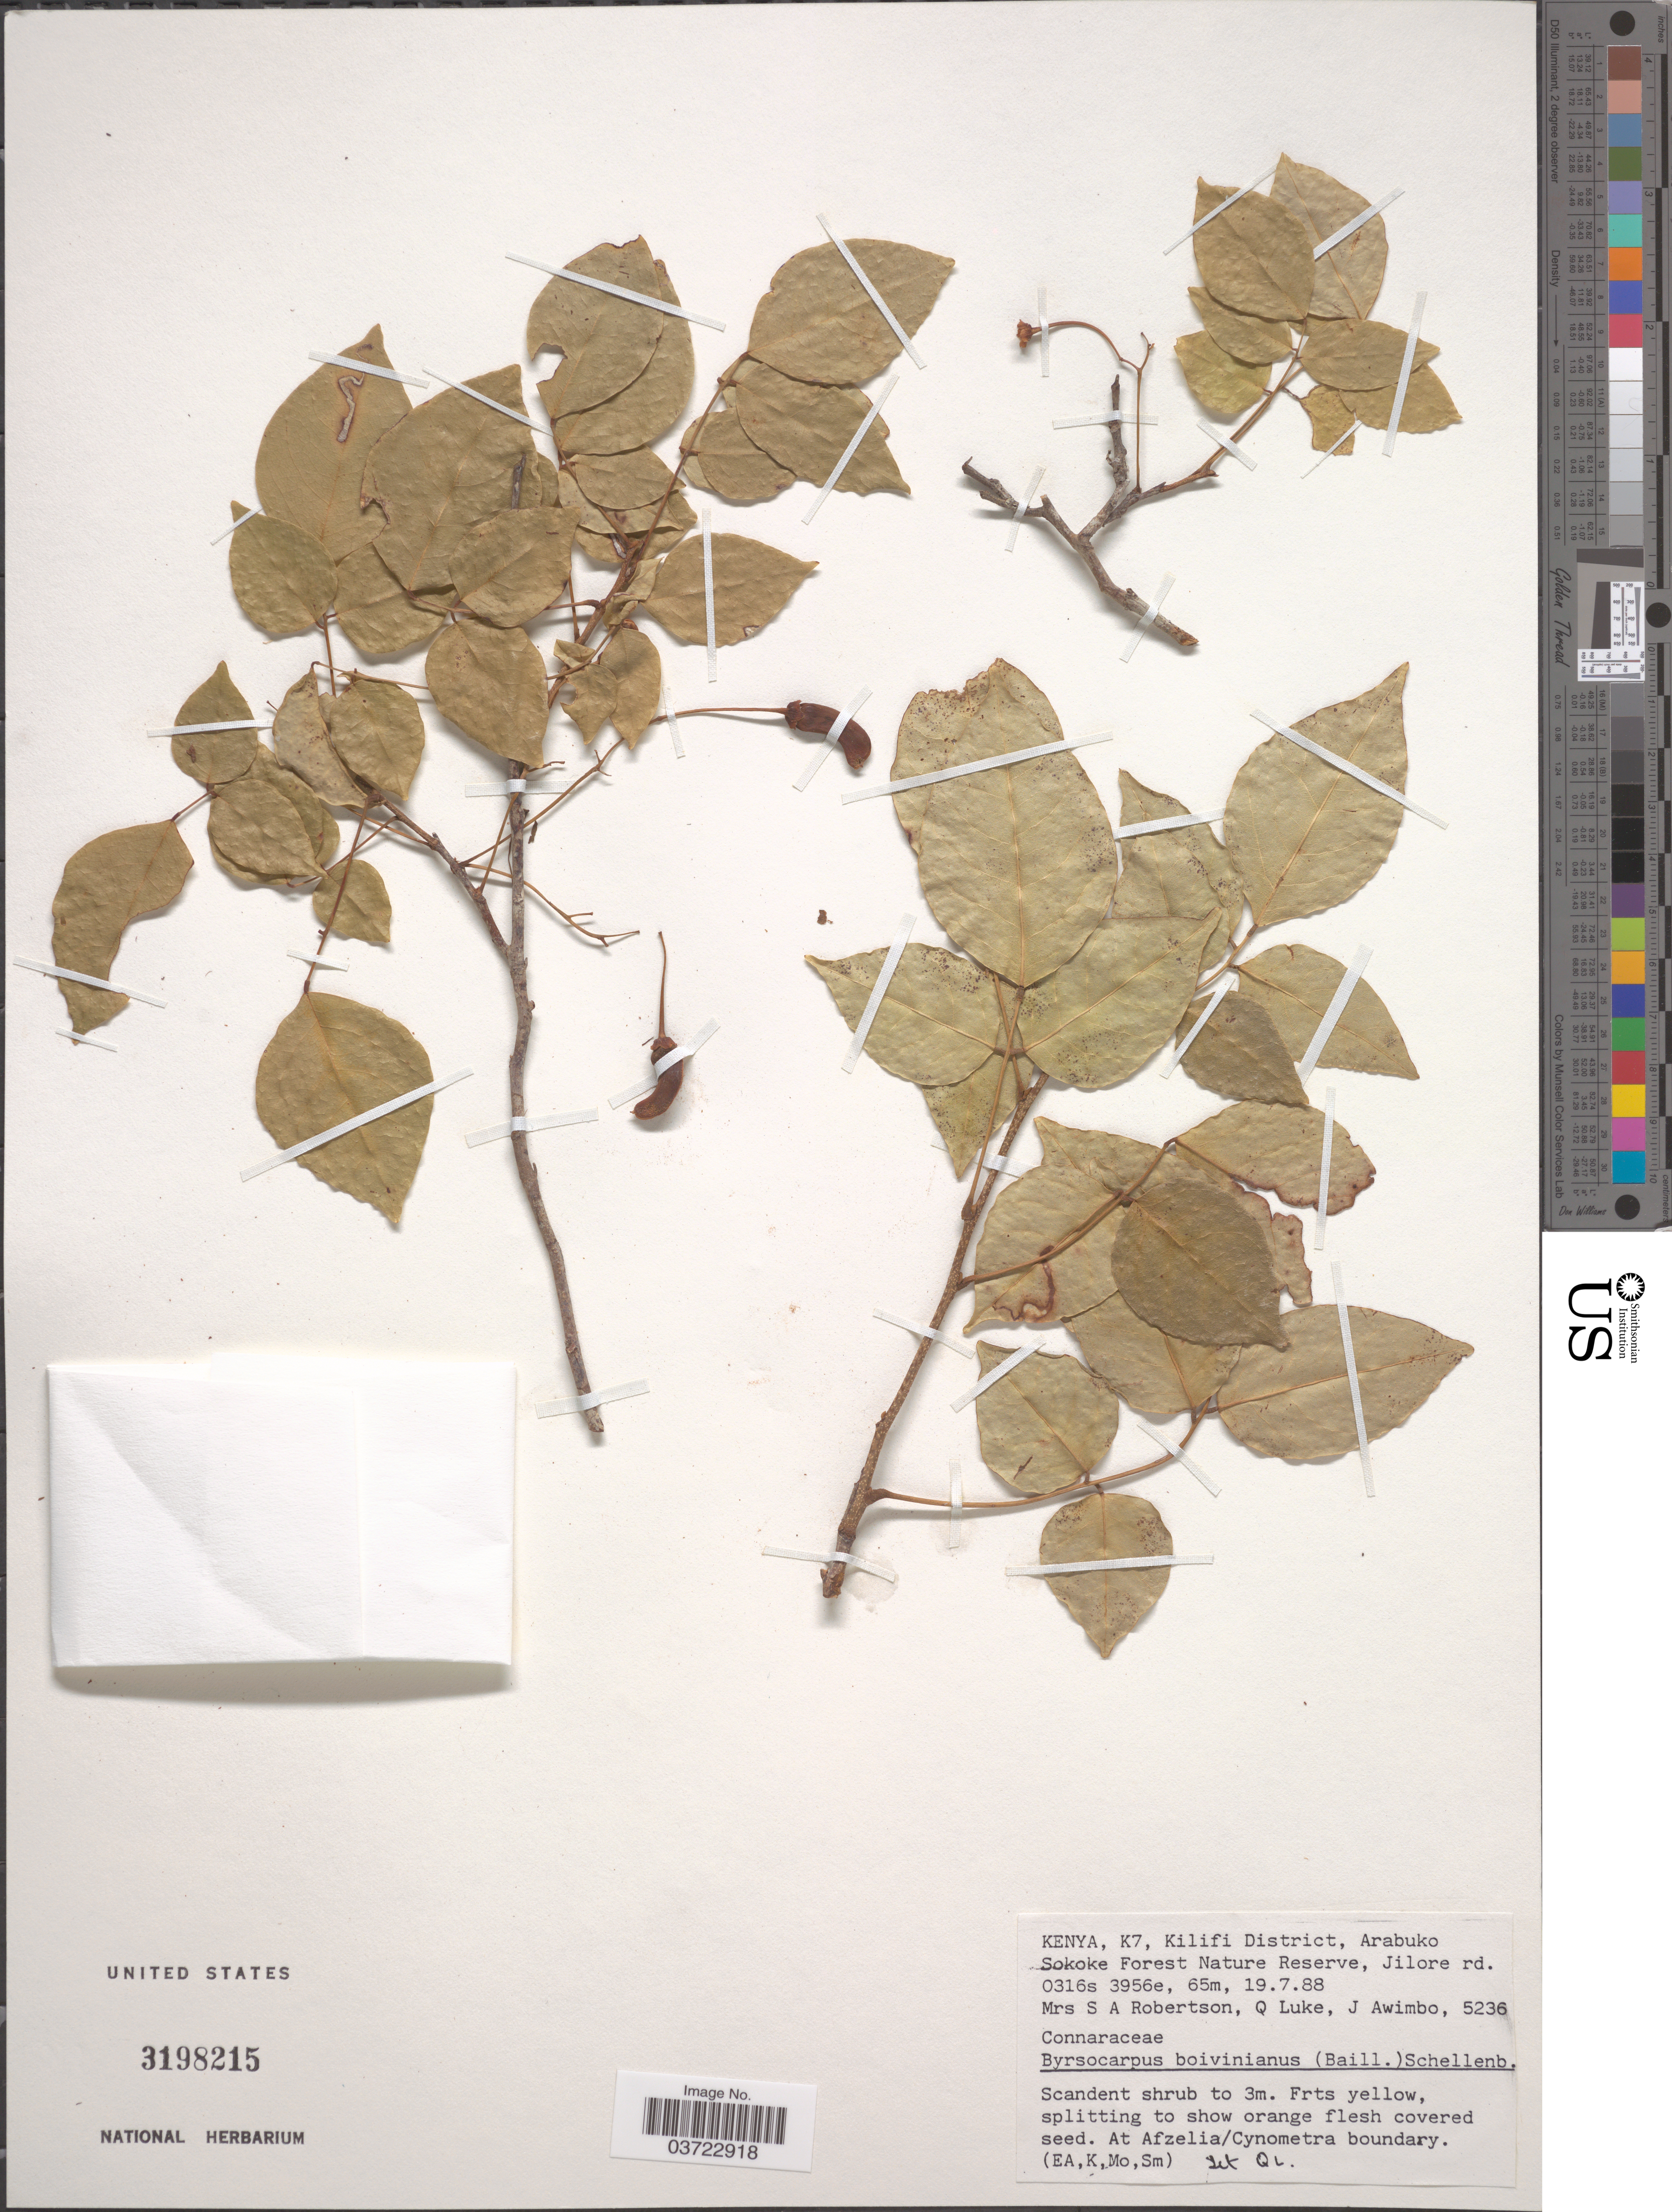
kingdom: Plantae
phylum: Tracheophyta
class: Magnoliopsida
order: Oxalidales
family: Connaraceae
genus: Rourea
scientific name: Rourea coccinea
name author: (Schumach. & Thonn.) Benth.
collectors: S. Robertson, Q. Luke & J. Awimbo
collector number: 5236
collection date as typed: Transcribed d/m/y: 19/7/88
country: Kenya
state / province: Kilifi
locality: K7, Kilifi District, Arabuko Sokoke Forest Nature Reserve, Jilore rd.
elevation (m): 65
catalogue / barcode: US 3198215